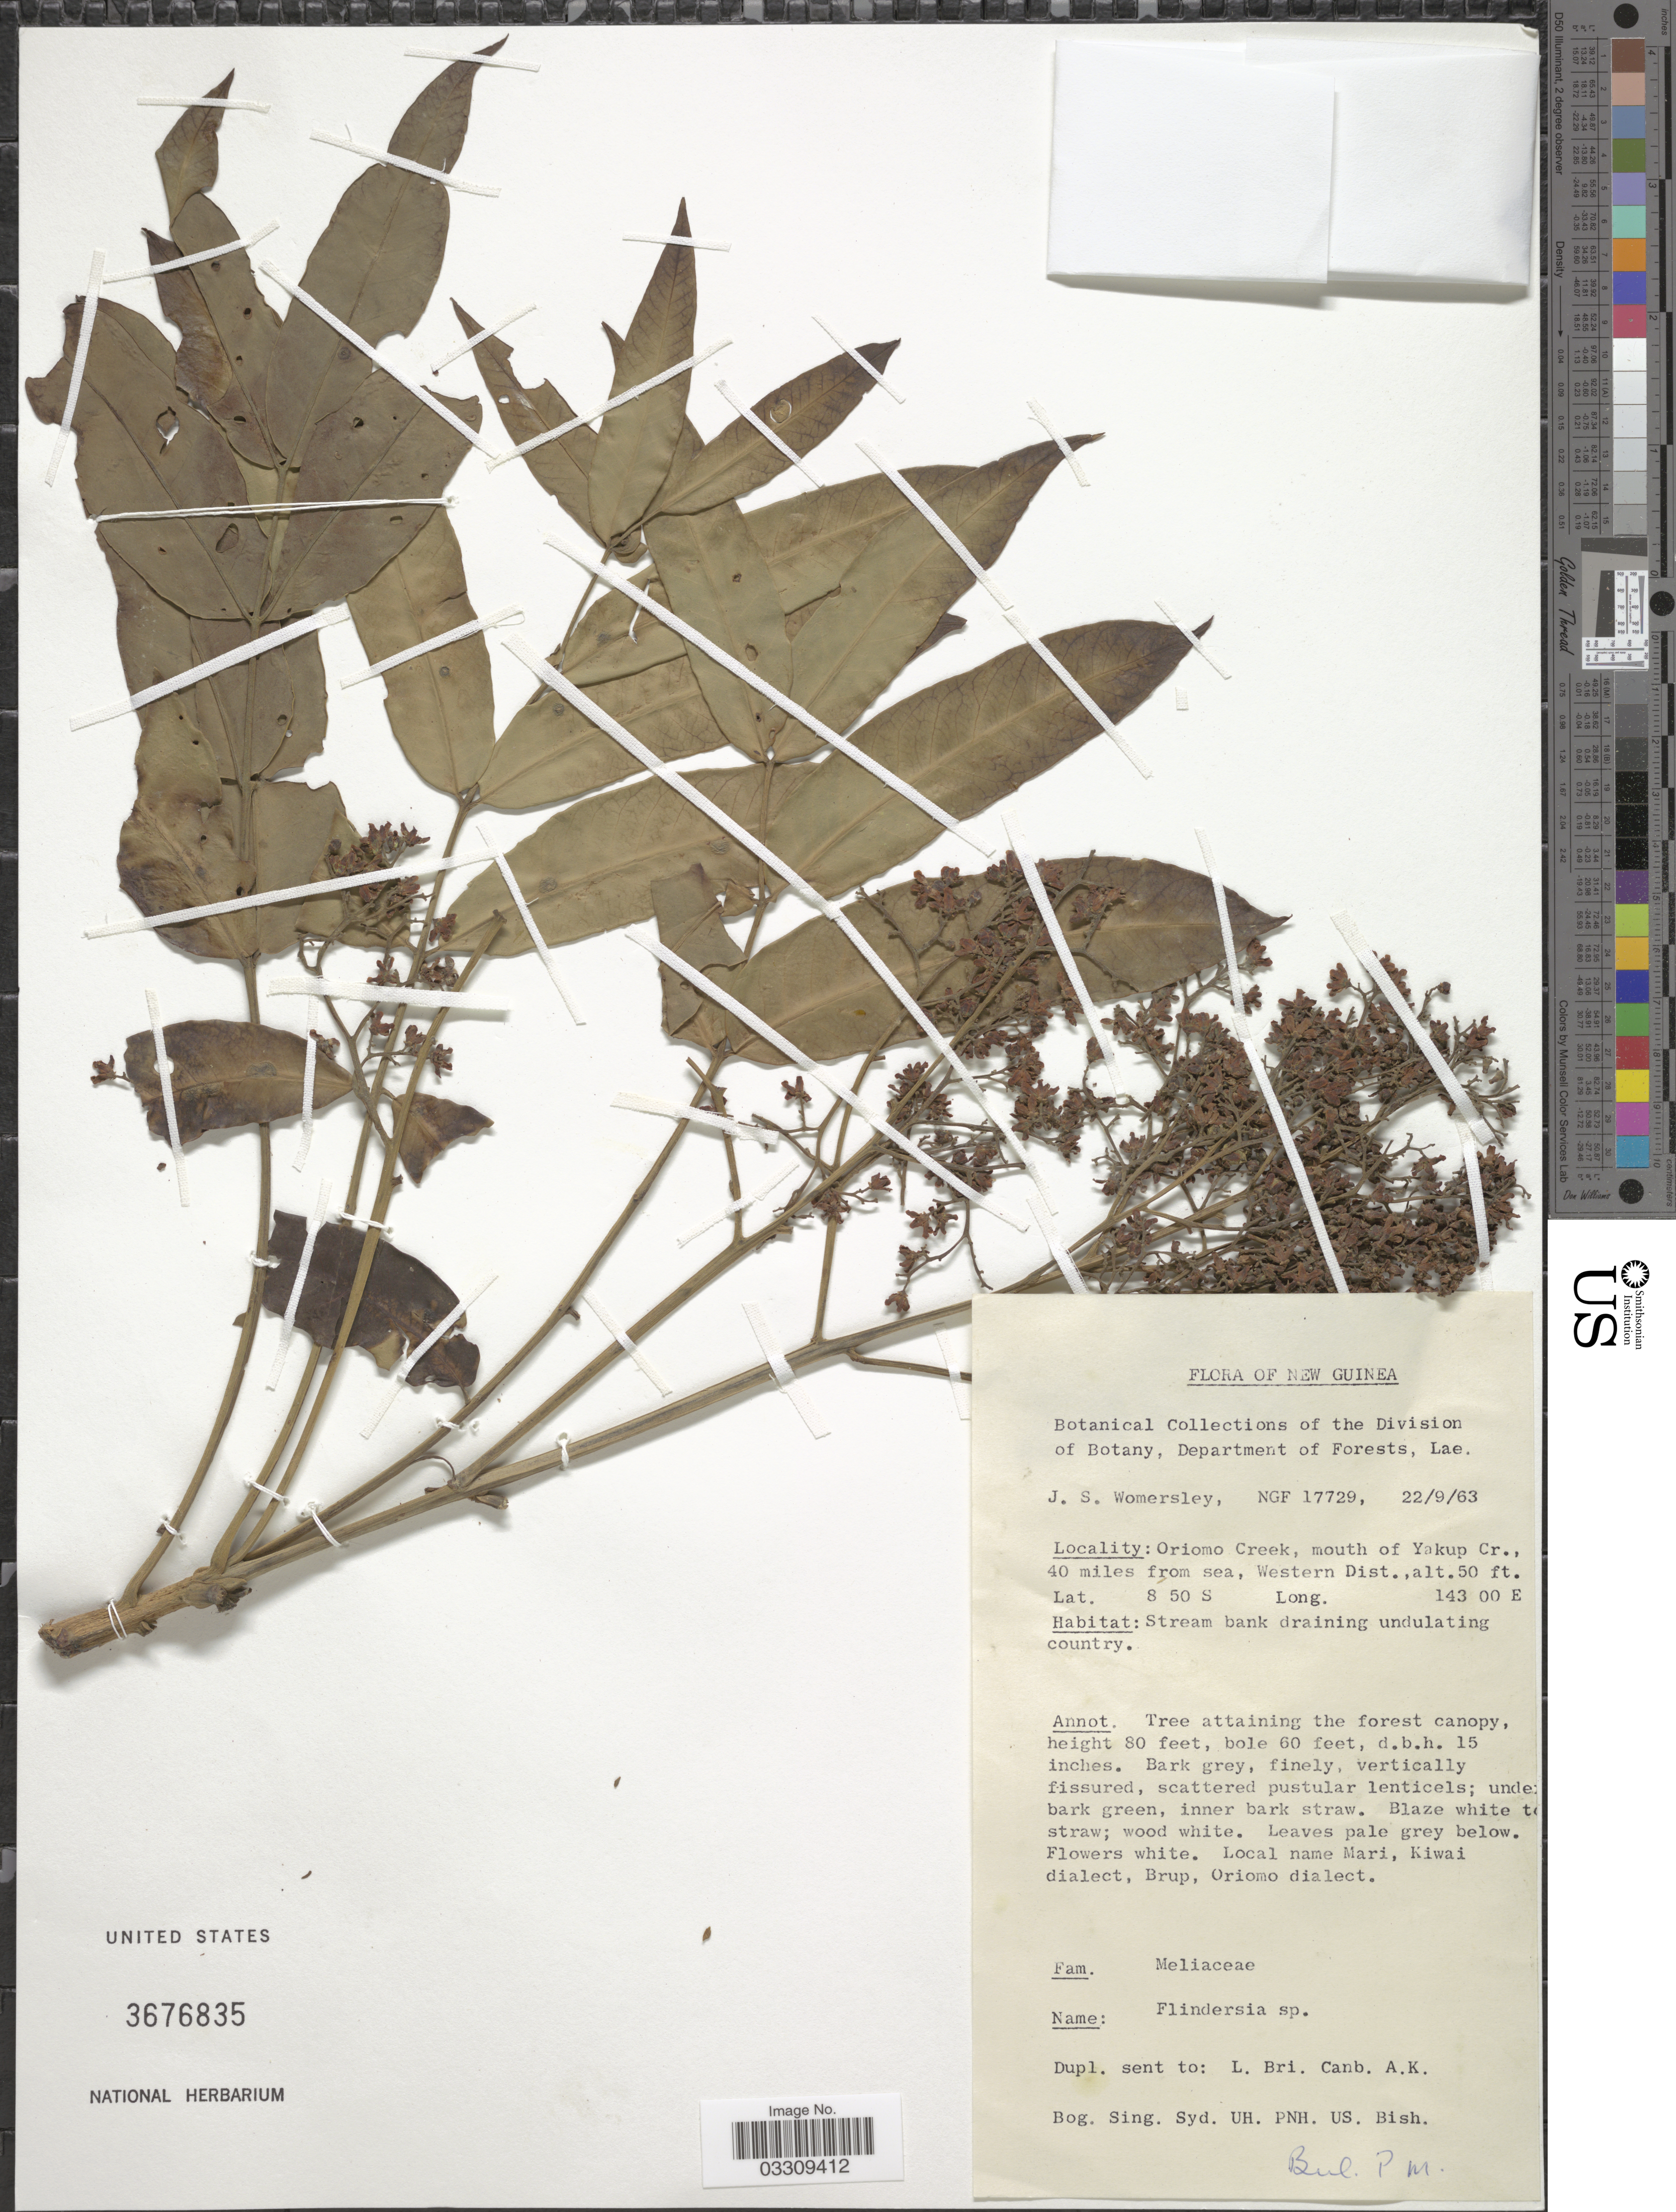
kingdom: Plantae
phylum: Tracheophyta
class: Magnoliopsida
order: Sapindales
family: Rutaceae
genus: Flindersia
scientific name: Flindersia sp.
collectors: J. S. Womersley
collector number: NGF17729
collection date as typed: Transcribed d/m/y: 22/9/63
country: Papua New Guinea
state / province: Manus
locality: New Guinea. Oriomo Creek, mouth of Yakup Cr., 40 miles from sea, Western Dist.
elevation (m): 15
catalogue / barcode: US 3676835